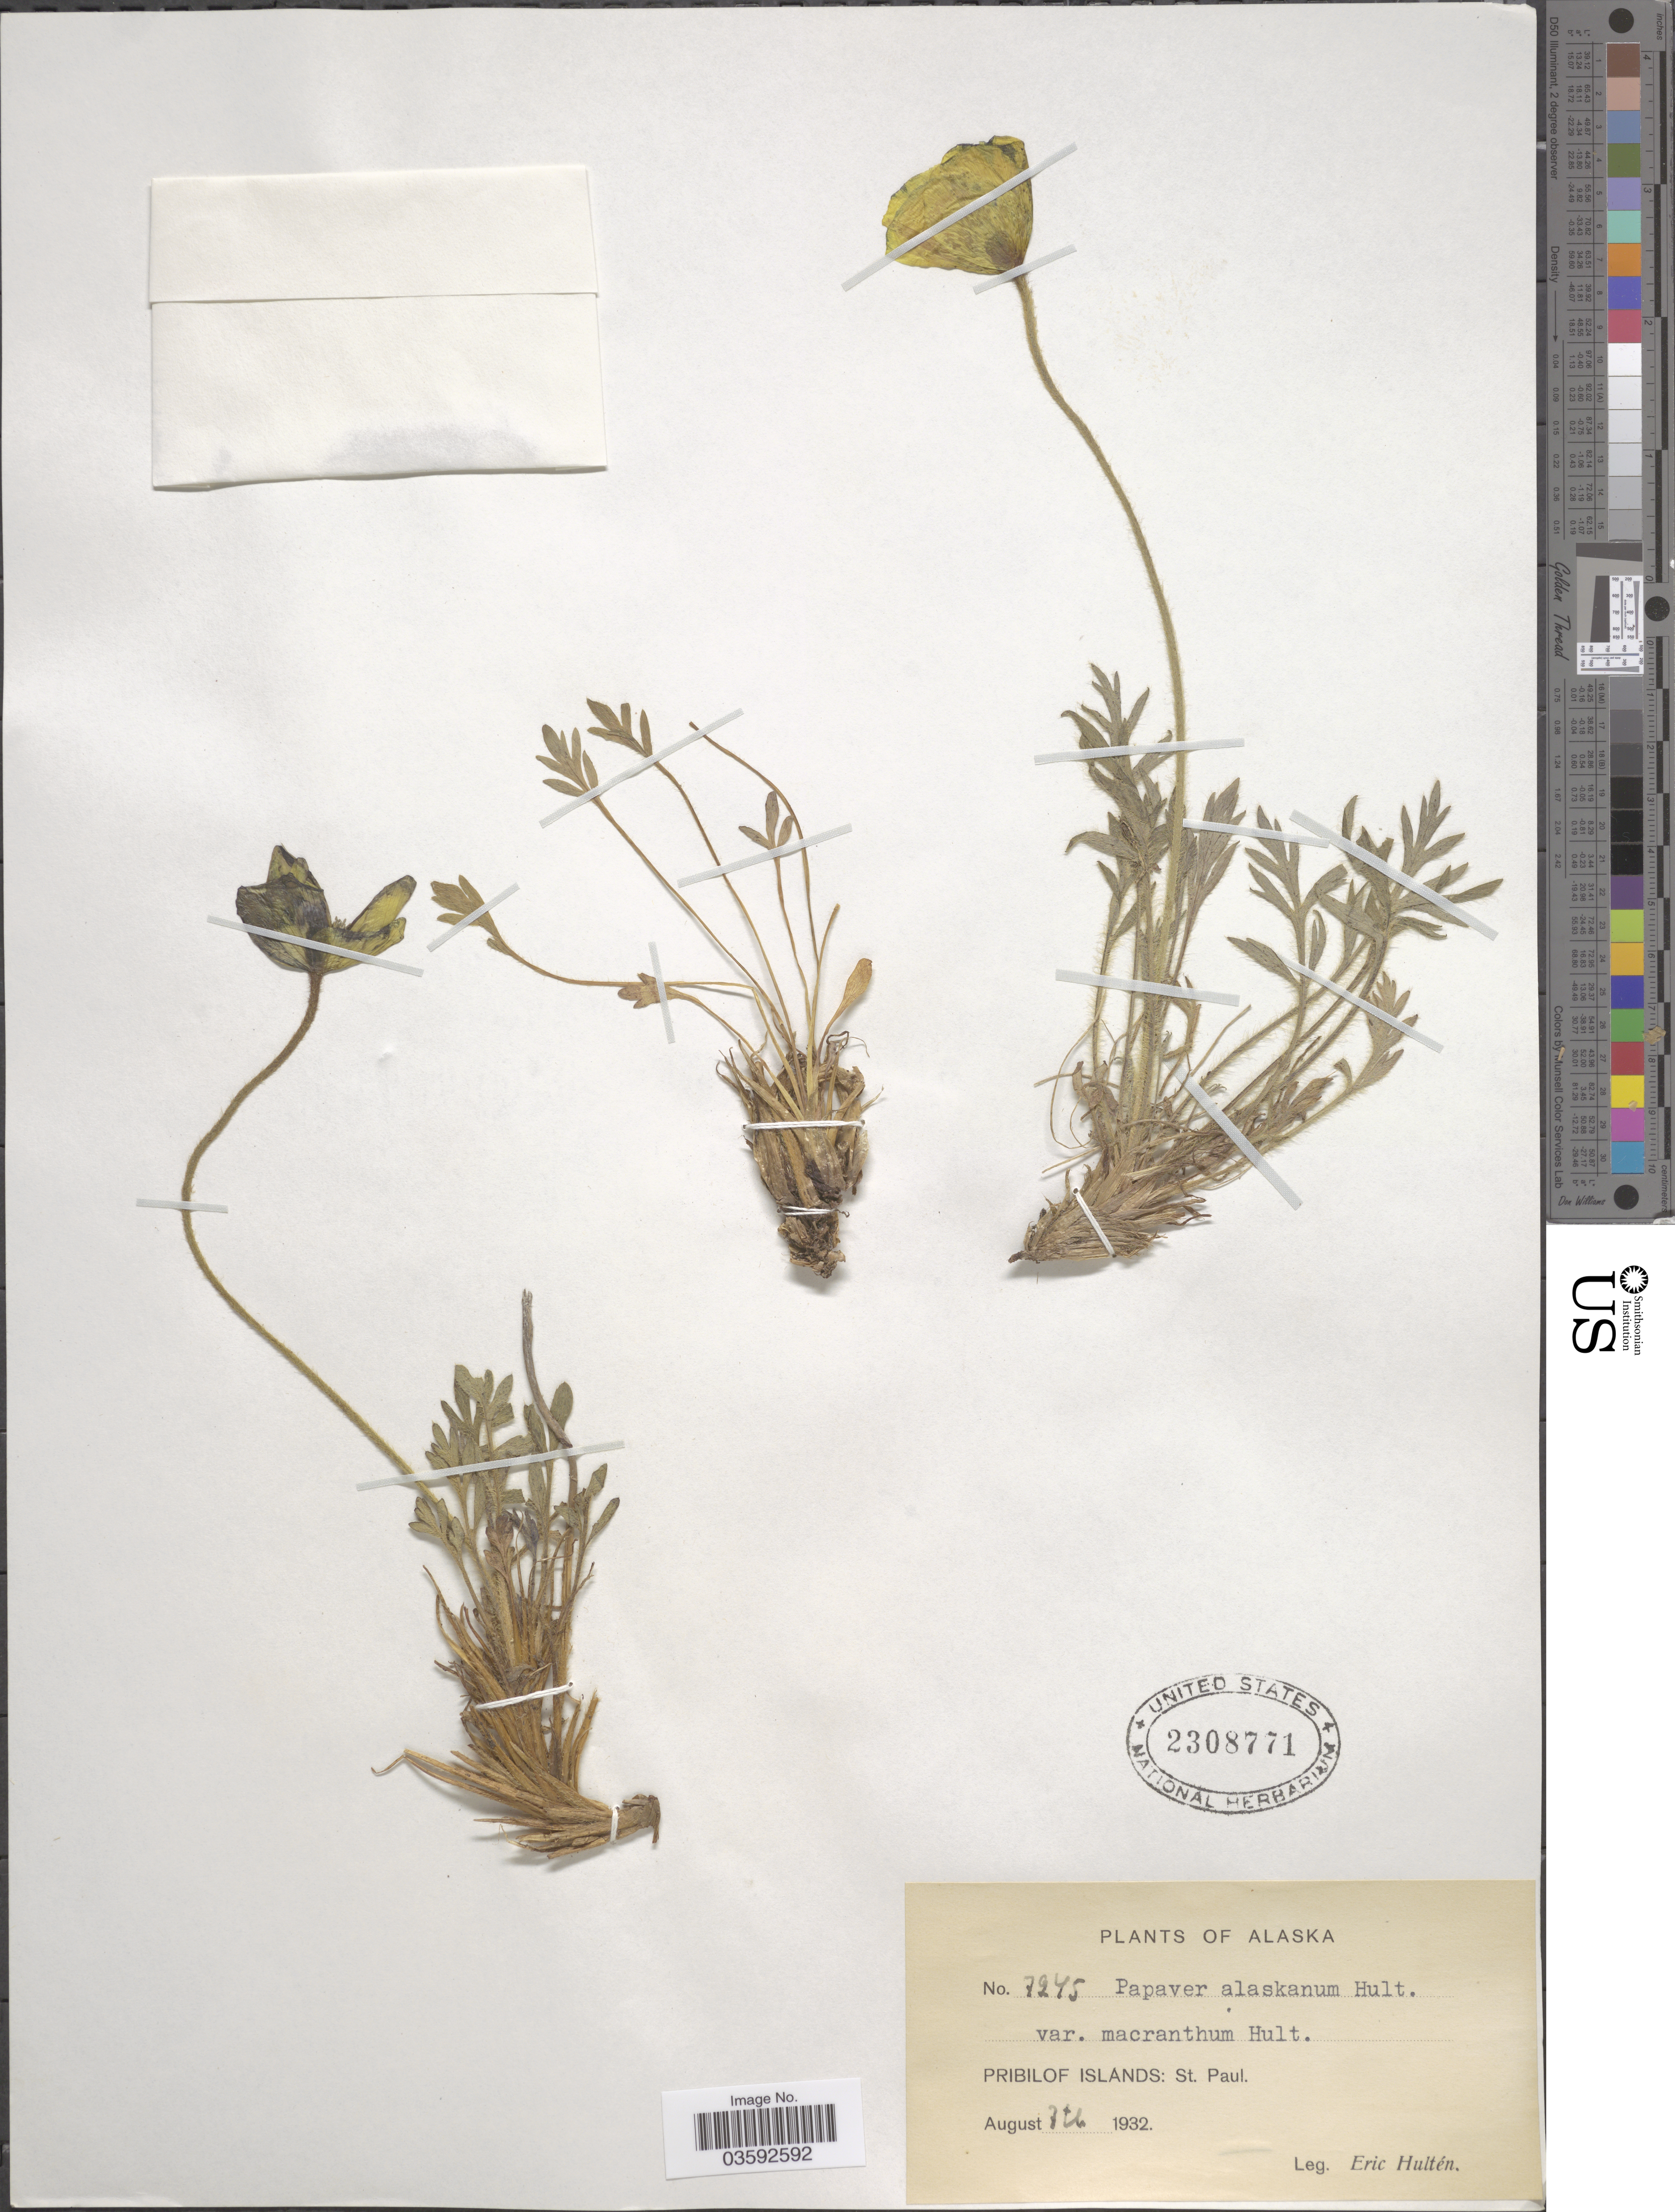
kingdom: Plantae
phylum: Tracheophyta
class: Magnoliopsida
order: Ranunculales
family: Papaveraceae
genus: Papaver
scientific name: Papaver alaskanum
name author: Hultén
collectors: E. G. Hultén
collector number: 7245*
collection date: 1932-08-07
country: United States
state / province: Alaska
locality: Pribilof Islands: St. Paul.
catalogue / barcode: US 2308771